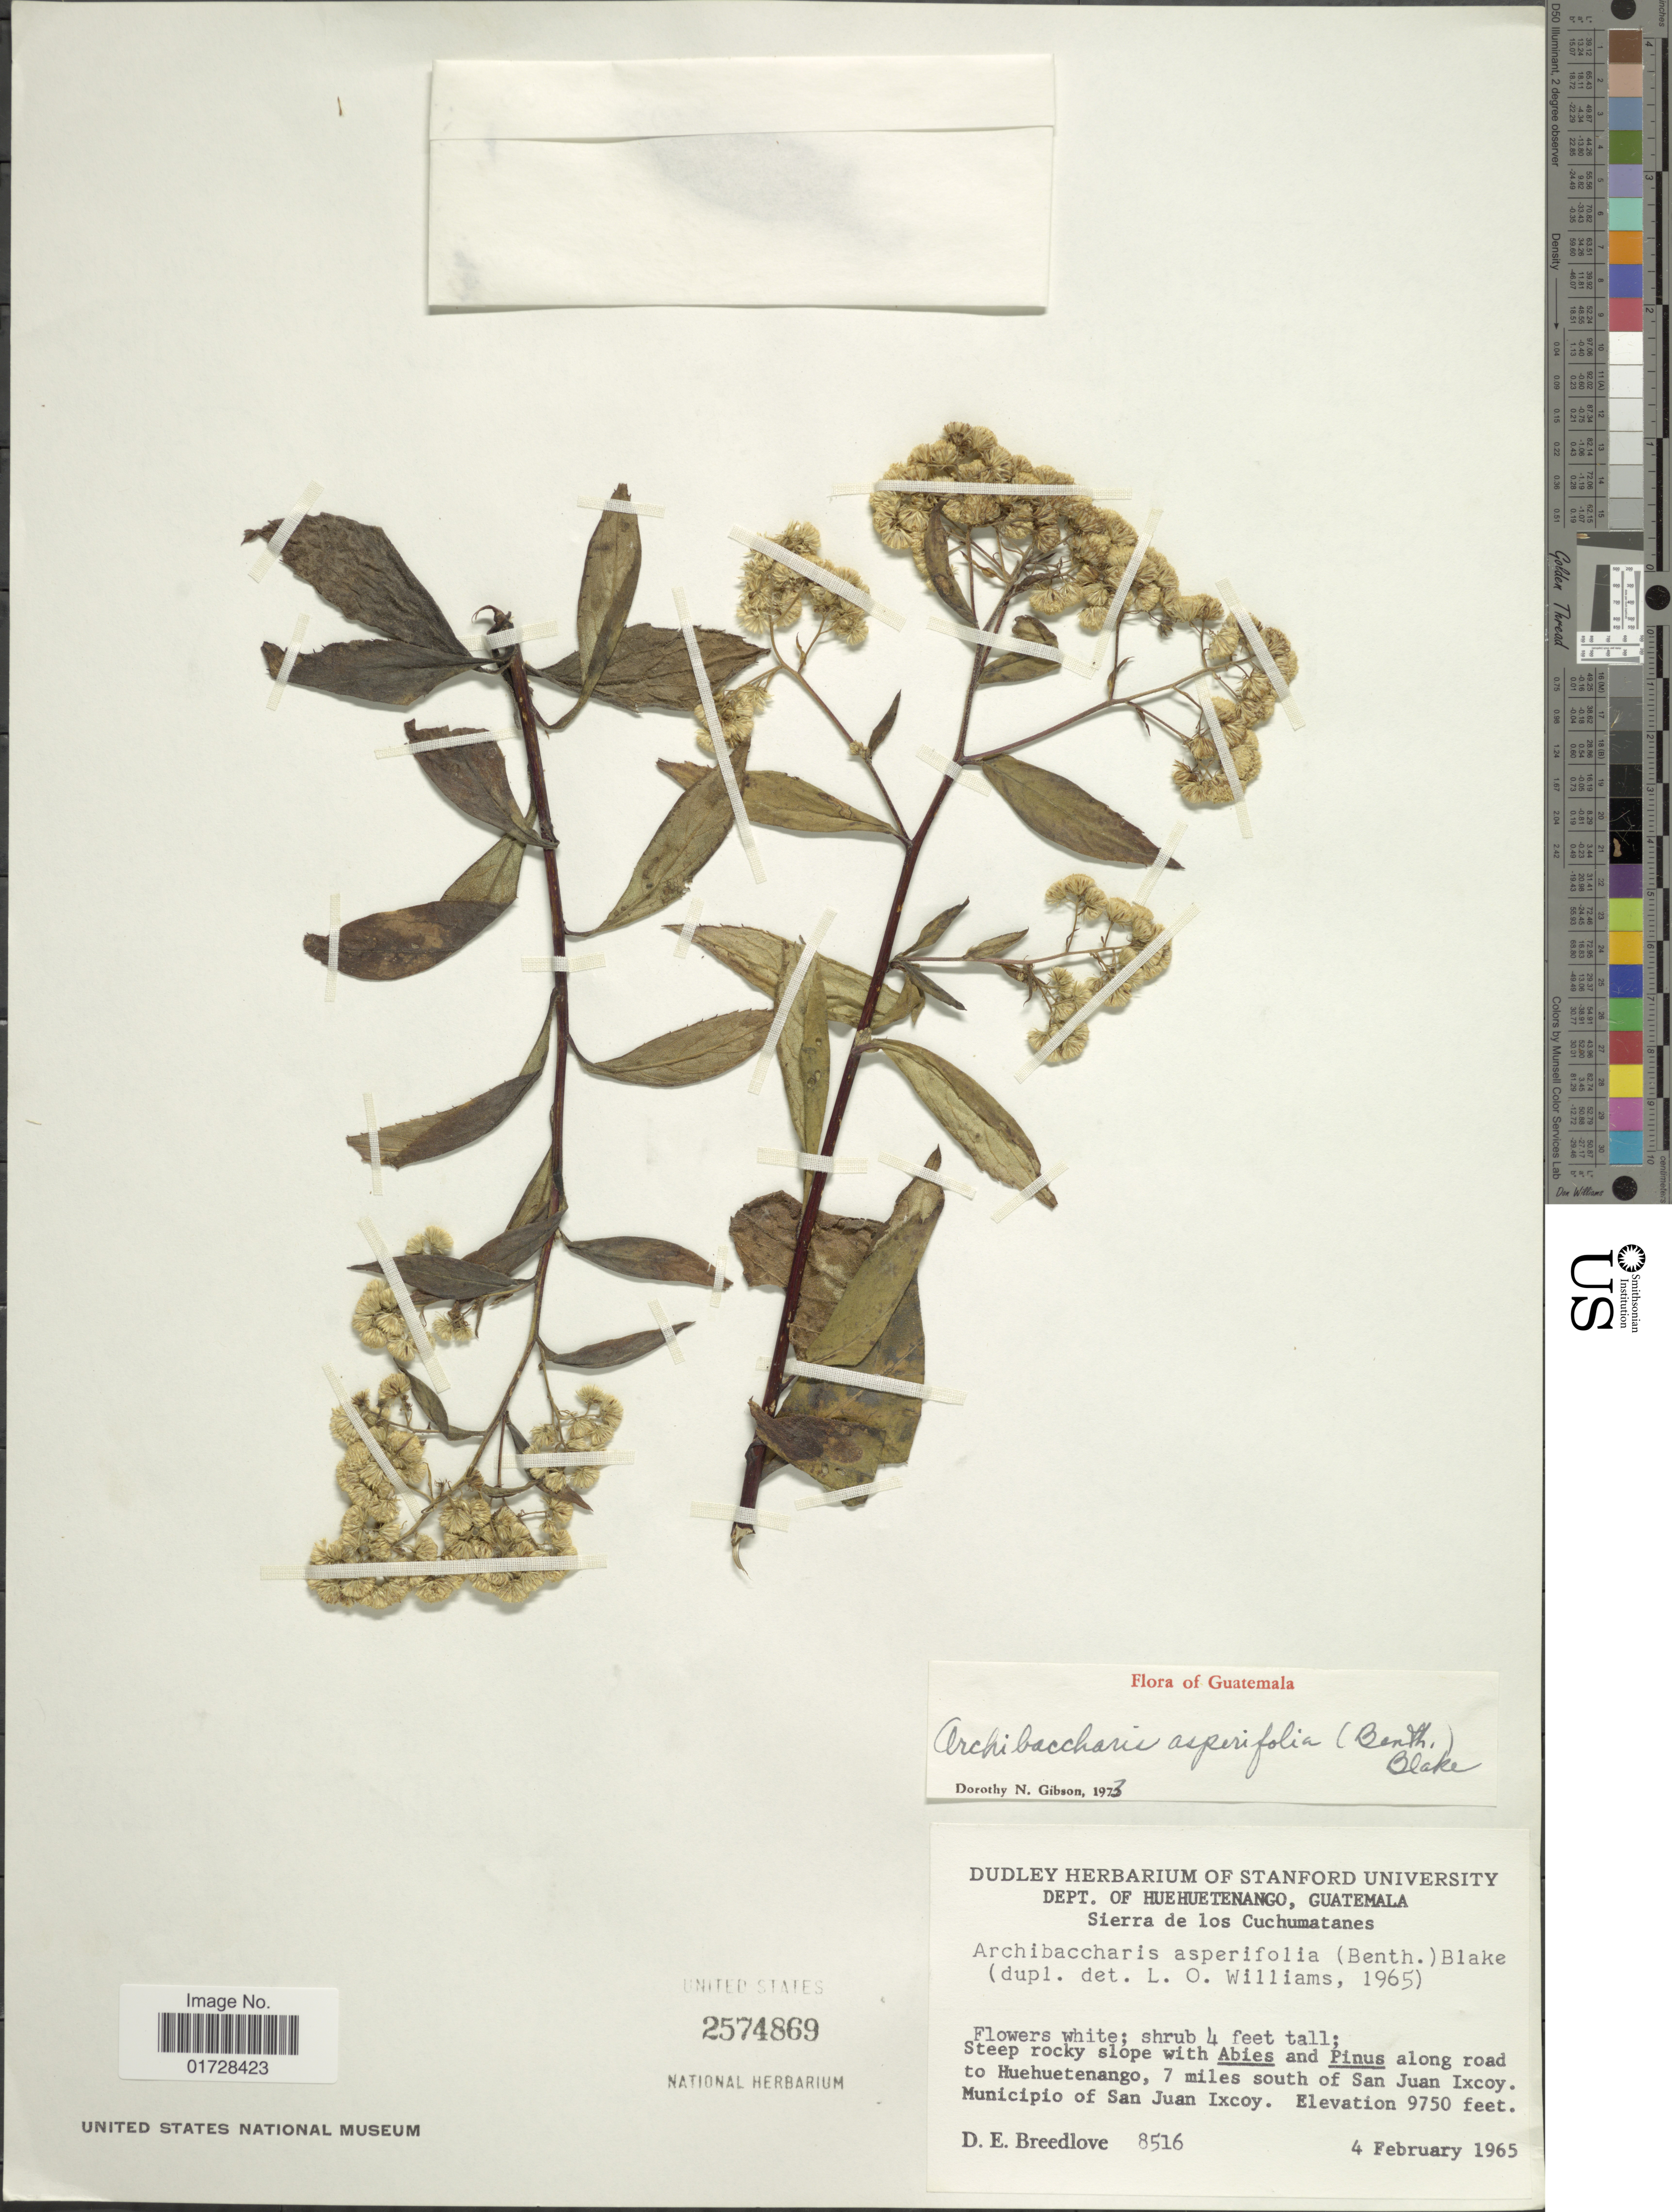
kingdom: Plantae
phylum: Tracheophyta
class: Magnoliopsida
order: Asterales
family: Asteraceae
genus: Archibaccharis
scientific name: Archibaccharis asperifolia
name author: (Benth.) S.F. Blake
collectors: D. E. Breedlove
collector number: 8516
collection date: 1965-02-04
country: Guatemala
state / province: Huehuetenango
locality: Sierra de los Cuchumatanes, along road to Huehuetenango, 7 miles south of San Juan Ixcoy, Municipio of San Jun Ixcoy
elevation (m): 2972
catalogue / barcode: US 2574869